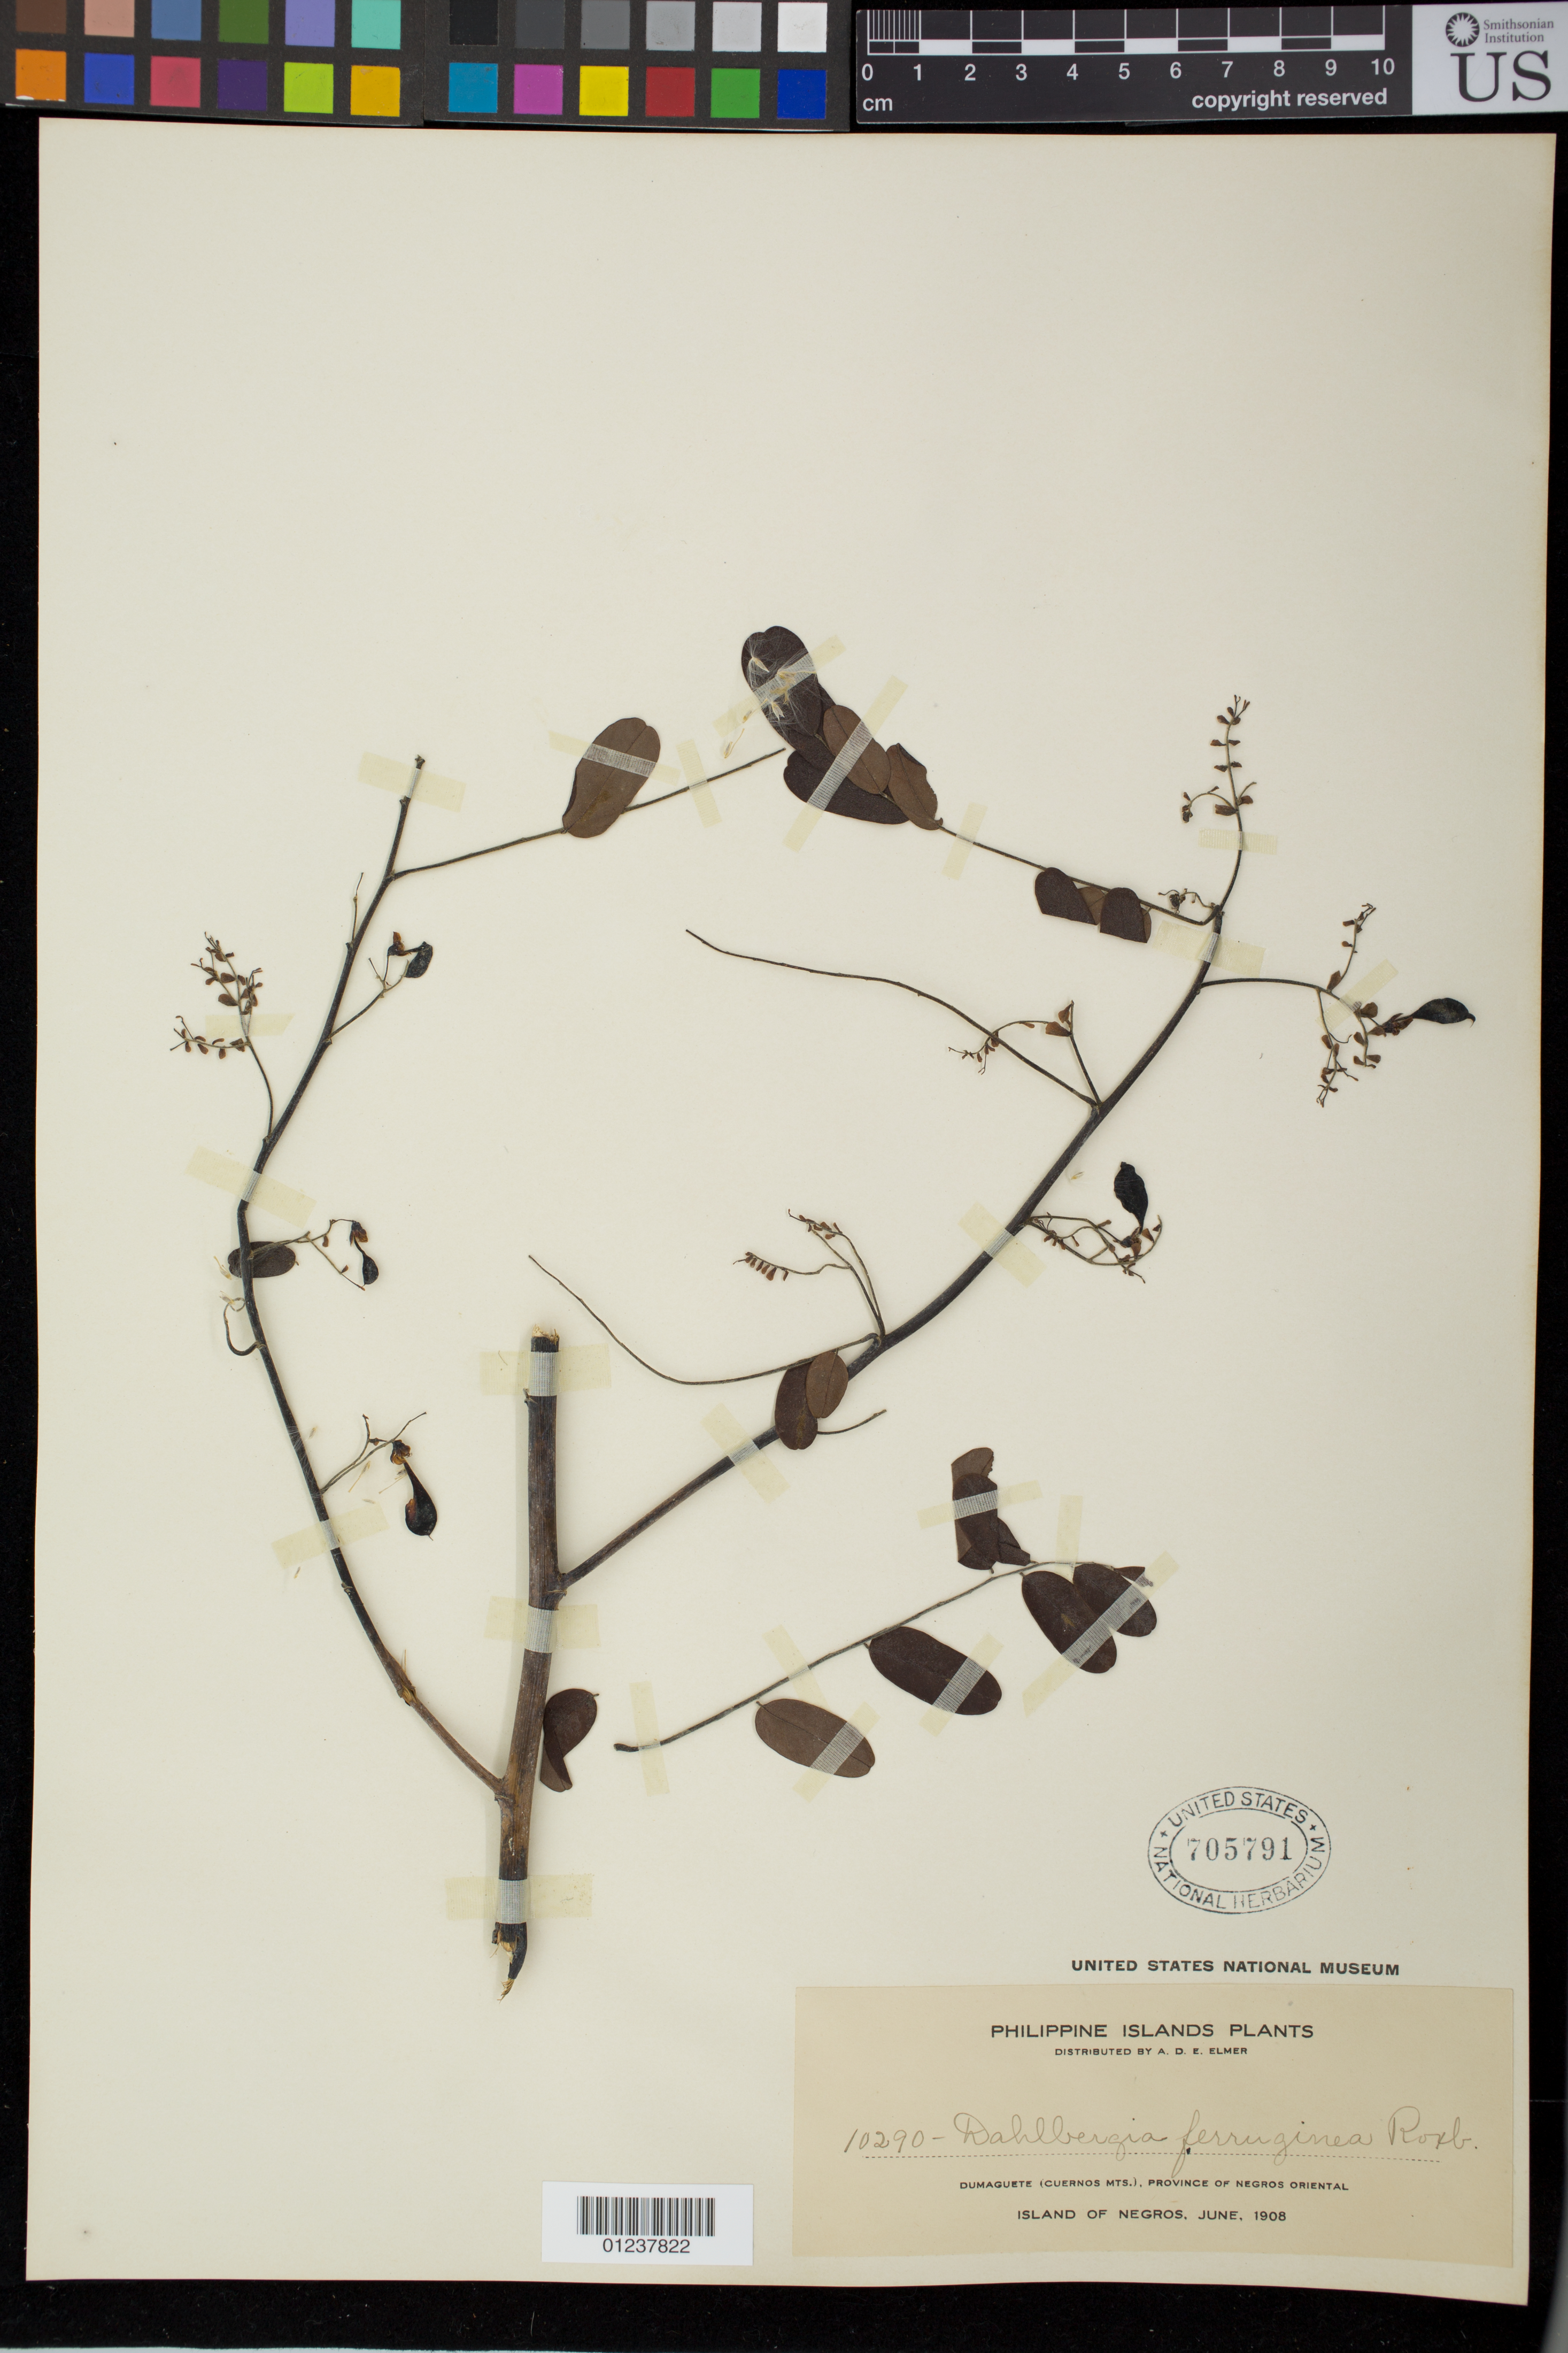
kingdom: Plantae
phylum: Tracheophyta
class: Magnoliopsida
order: Fabales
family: Fabaceae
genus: Dalbergia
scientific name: Dalbergia ferruginea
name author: Roxb.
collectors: A. D. E. Elmer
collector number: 10290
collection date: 1908-06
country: Philippines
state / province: Central Visayas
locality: Dumaguete (Cuernos Mts.) Province of Negros Oriental, Island of Negros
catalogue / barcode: US 705791